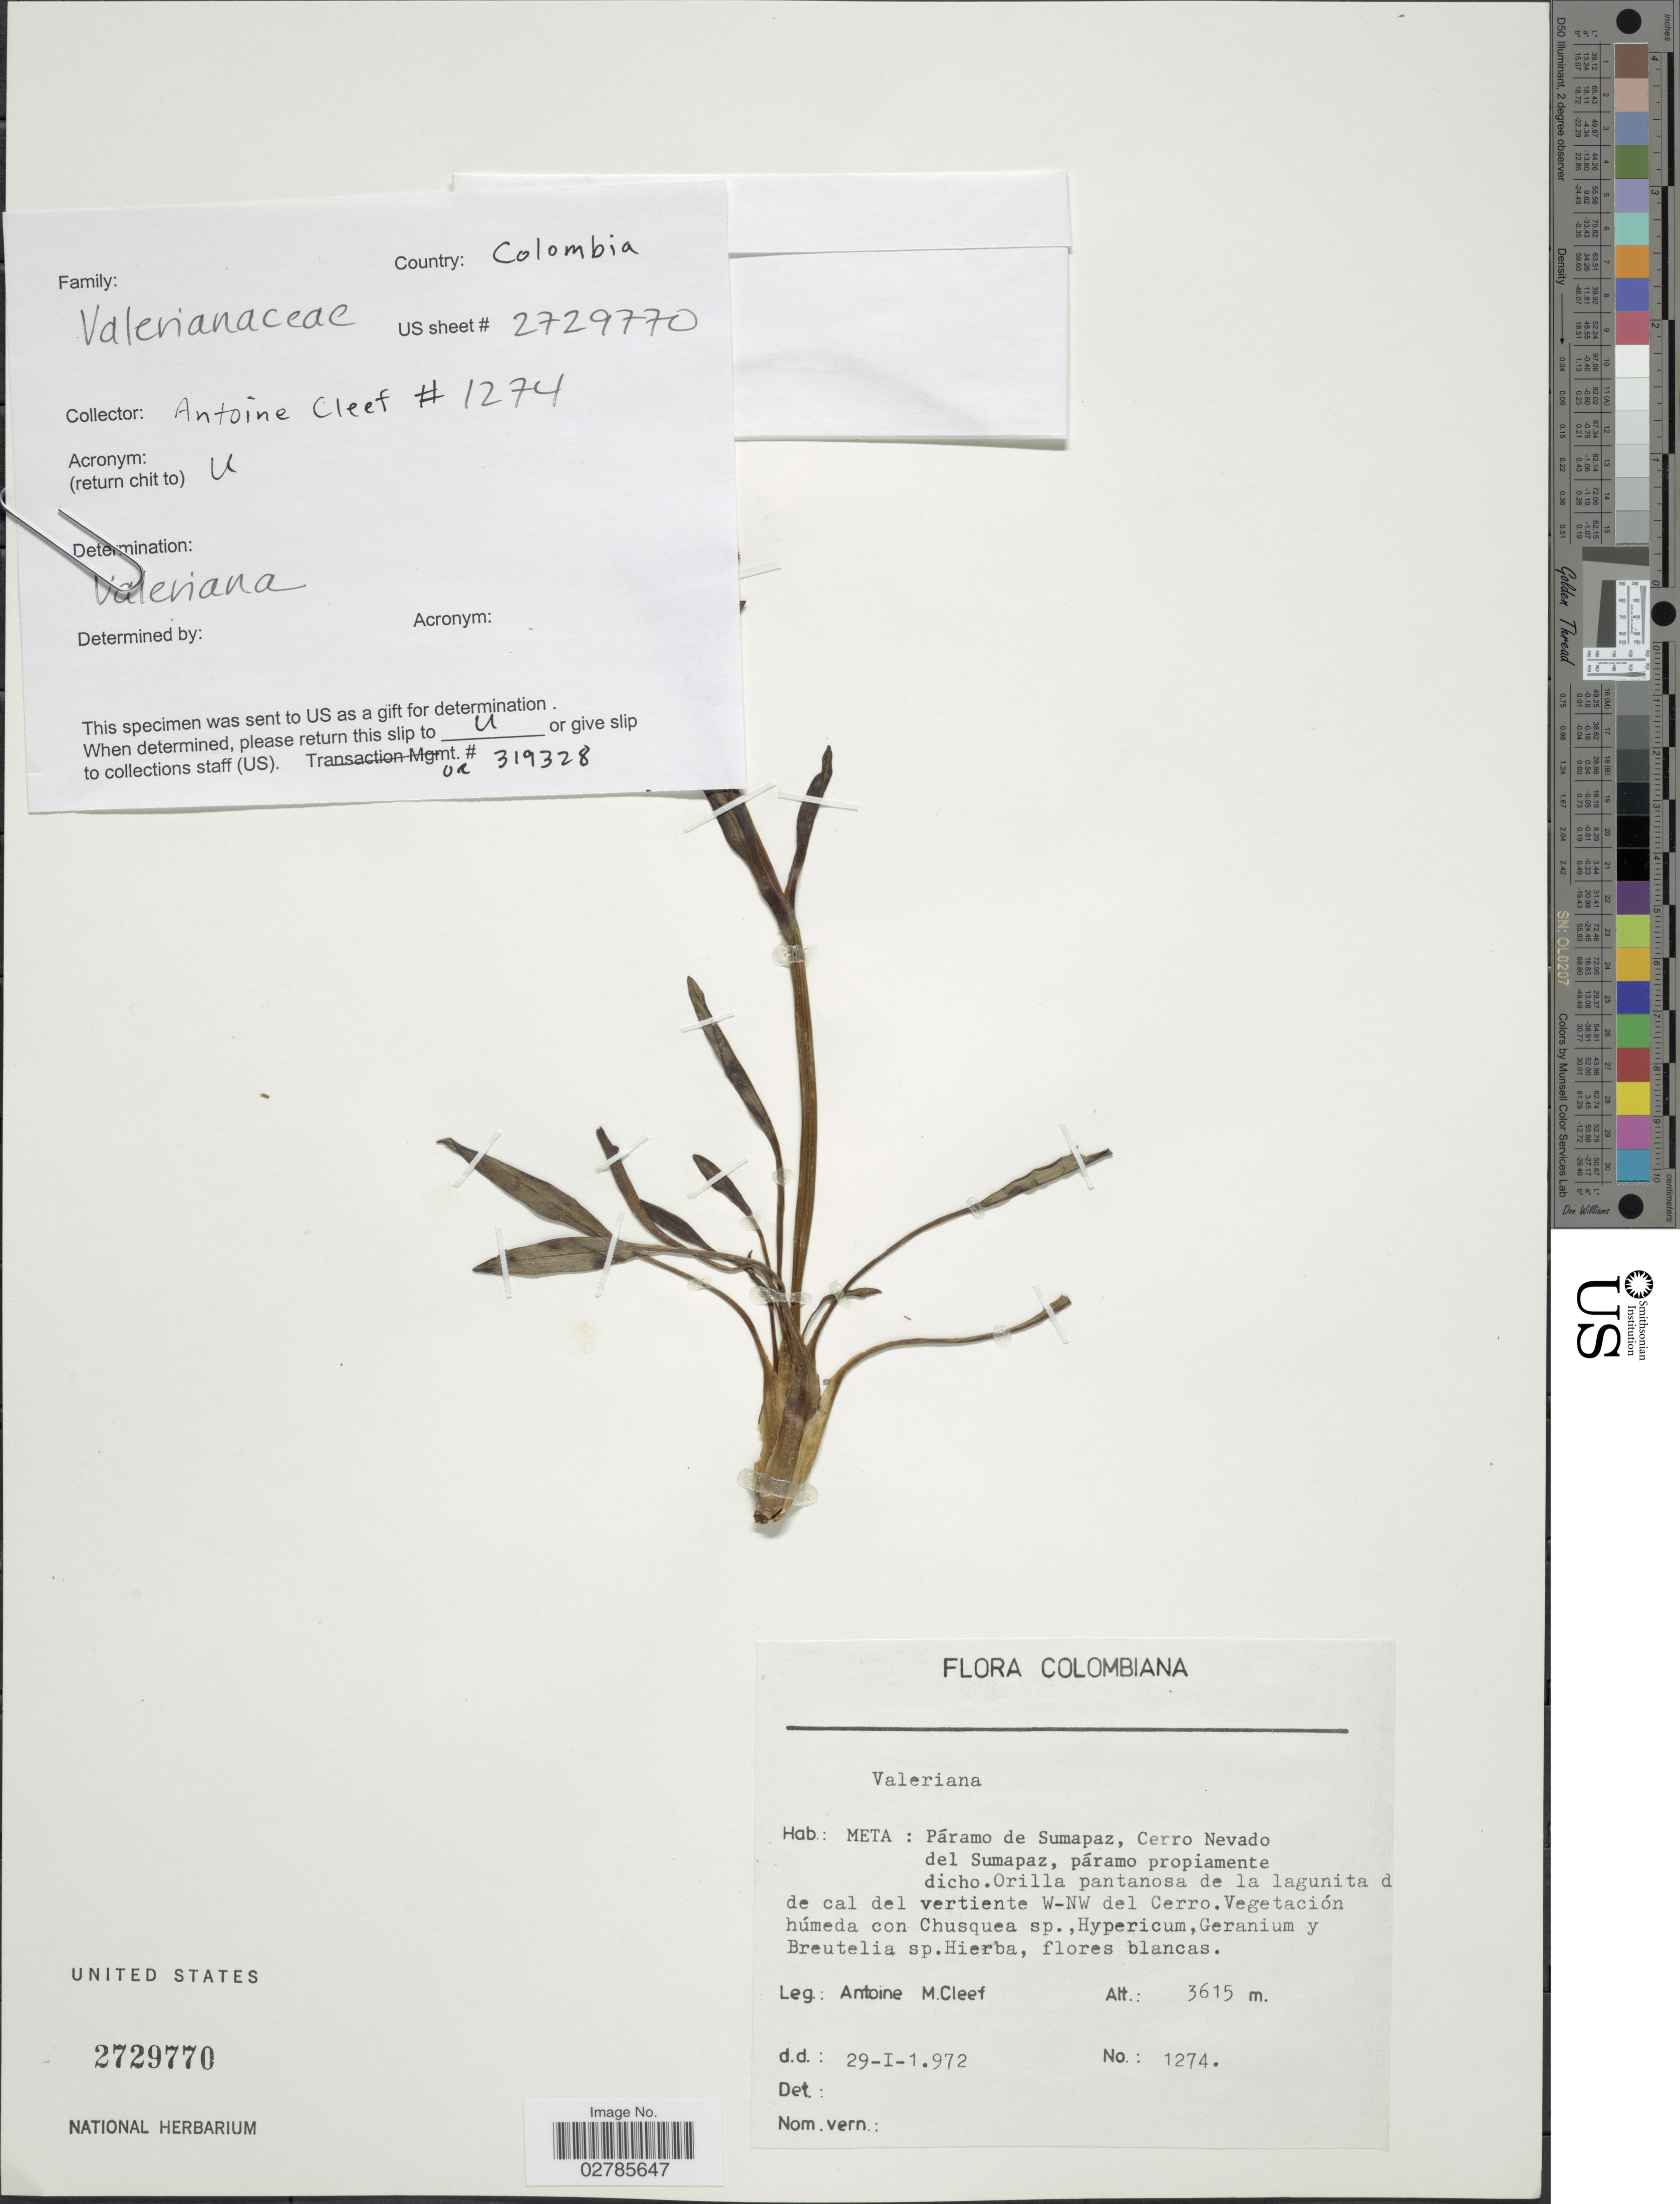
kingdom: Plantae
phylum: Tracheophyta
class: Magnoliopsida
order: Dipsacales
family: Caprifoliaceae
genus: Valeriana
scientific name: Valeriana sp.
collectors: A. M. Cleef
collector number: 1274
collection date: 1972-01-29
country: Colombia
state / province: Meta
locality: Páramo de Sumapaz, Cerro Nevado del Sumapaz, páramo propiamente dicho. Orilla pantanosa de la lagunita de cal del vertiente W-NW del Cerro.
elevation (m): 3615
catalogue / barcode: US 2729770